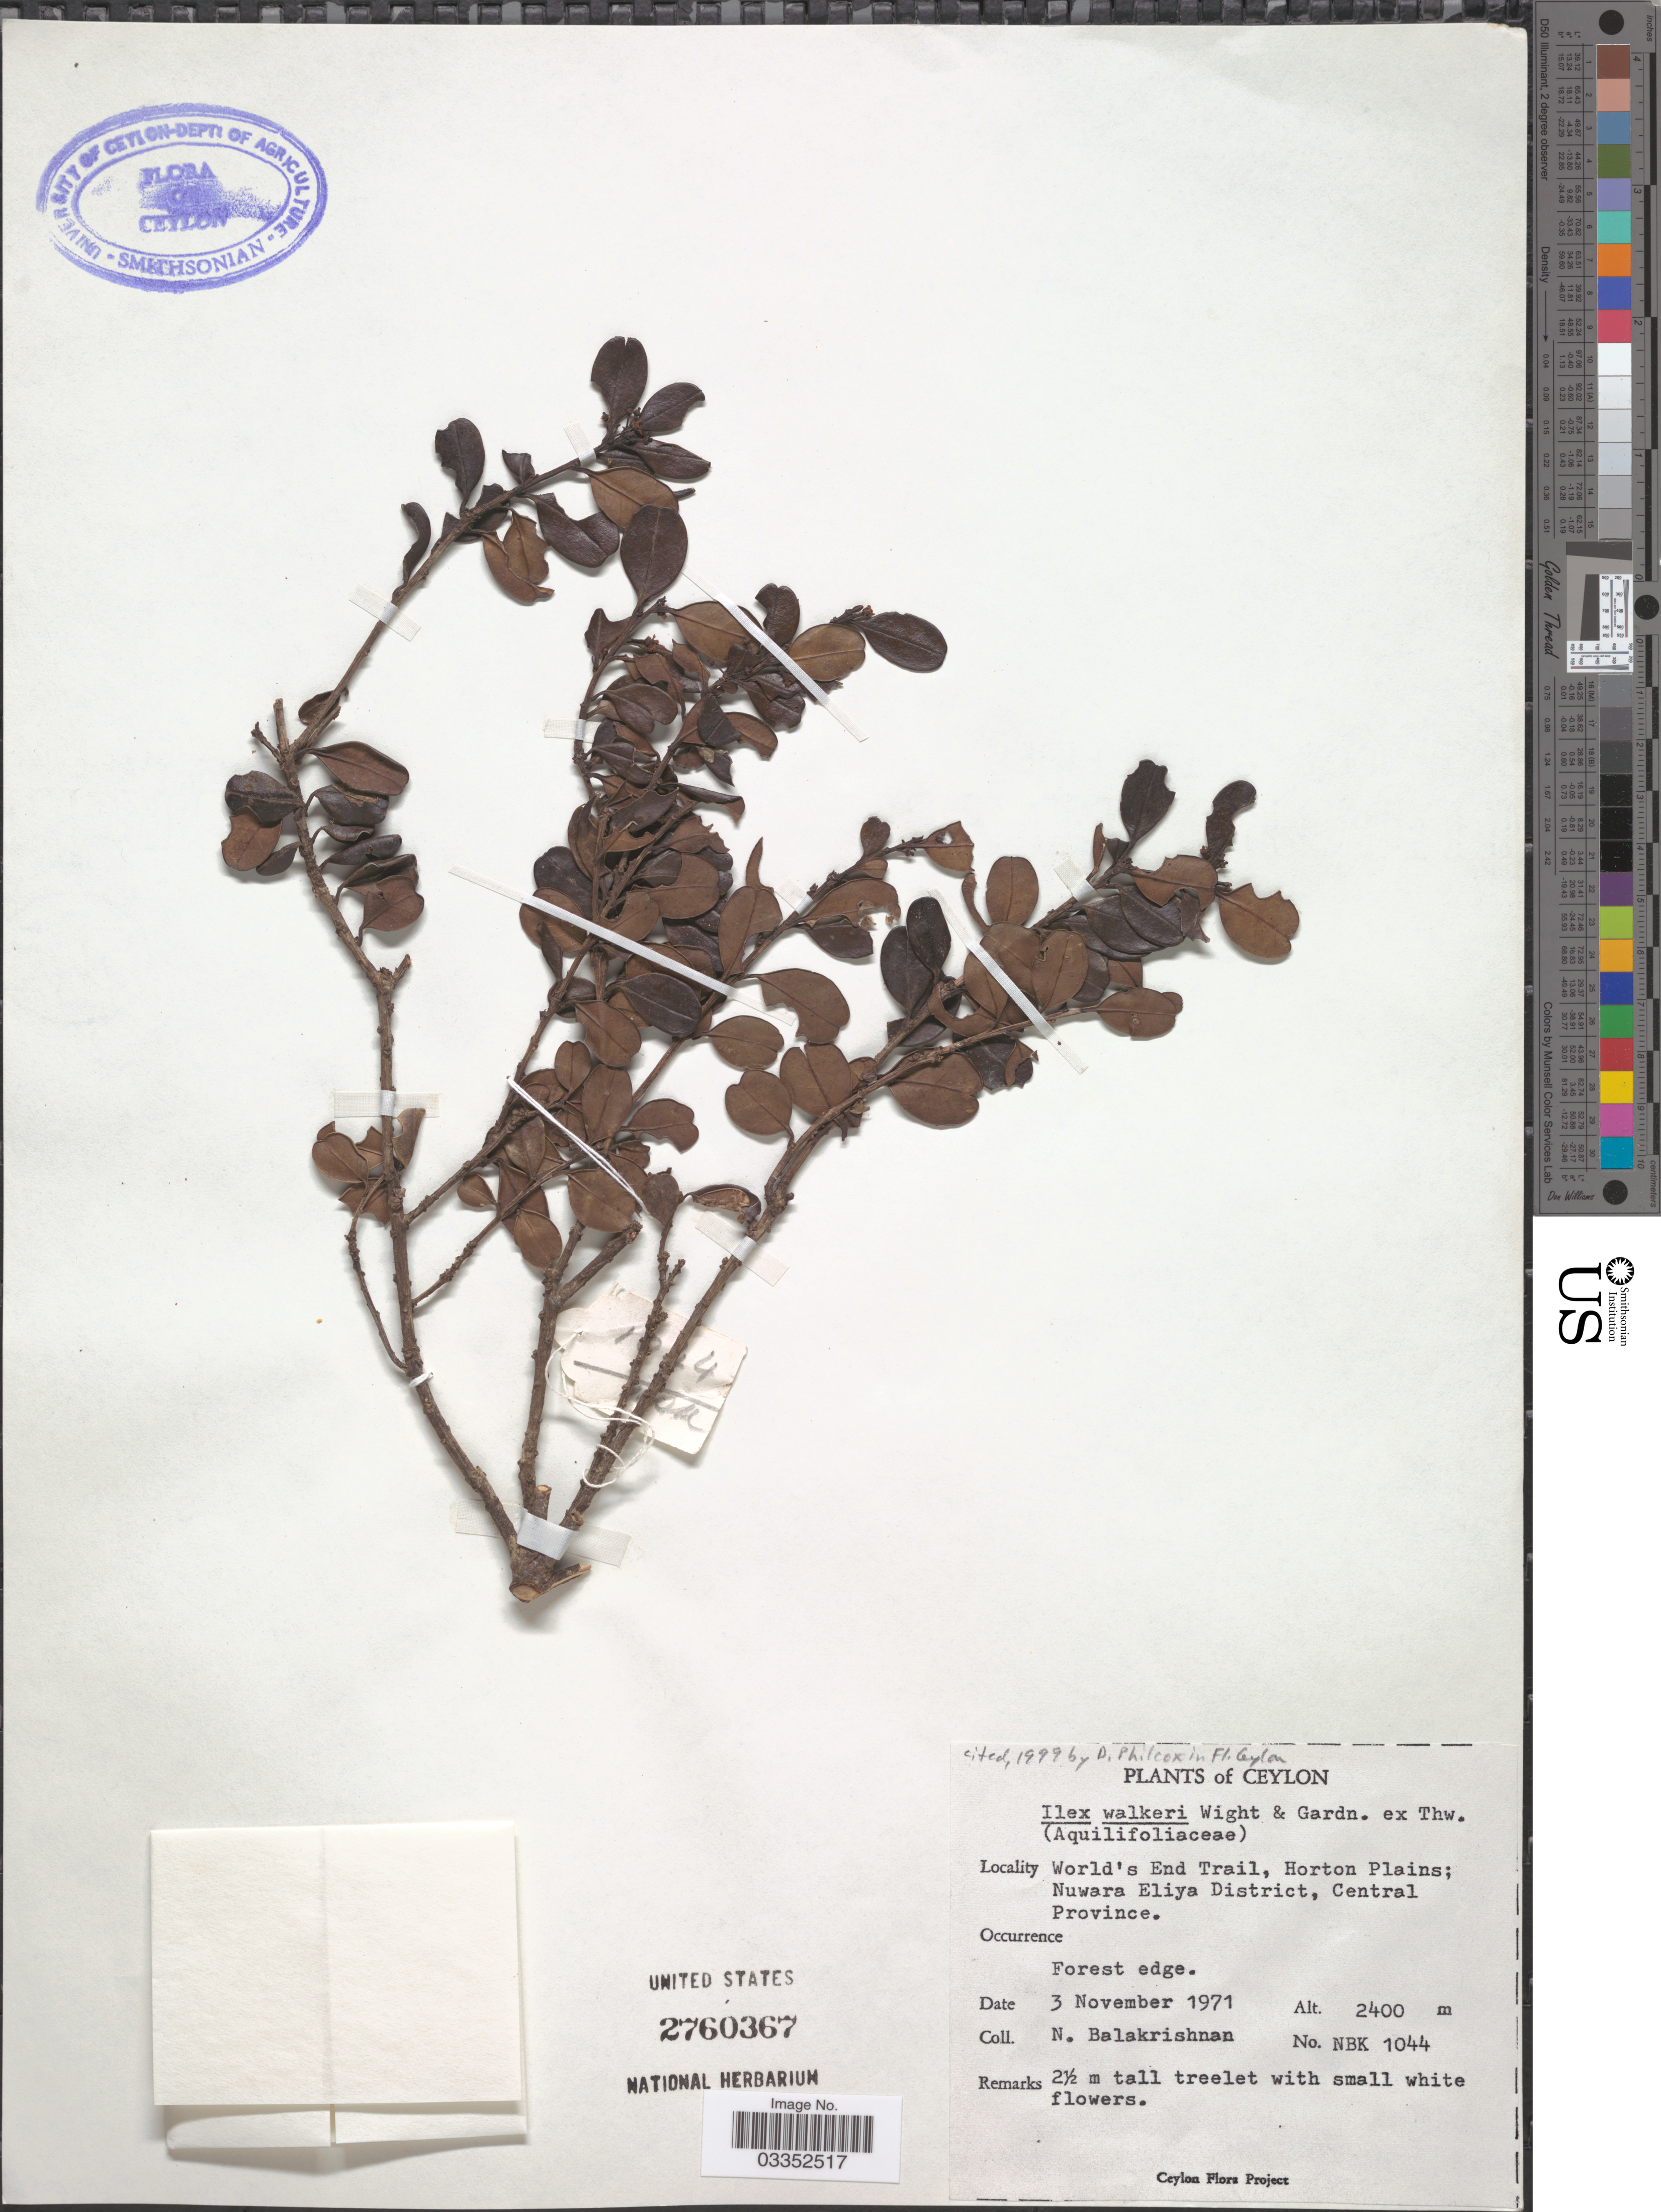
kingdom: Plantae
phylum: Tracheophyta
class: Magnoliopsida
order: Aquifoliales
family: Aquifoliaceae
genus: Ilex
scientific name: Ilex walkeri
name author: W. Wight & Gardner ex Thwaites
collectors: N. Balakrishnan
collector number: NBK1044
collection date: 1971-11-03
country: Sri Lanka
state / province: Central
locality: Ceylon, World's End Trail, Horton Plains; Nuwara Eliya District.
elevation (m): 2400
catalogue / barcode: US 2760367